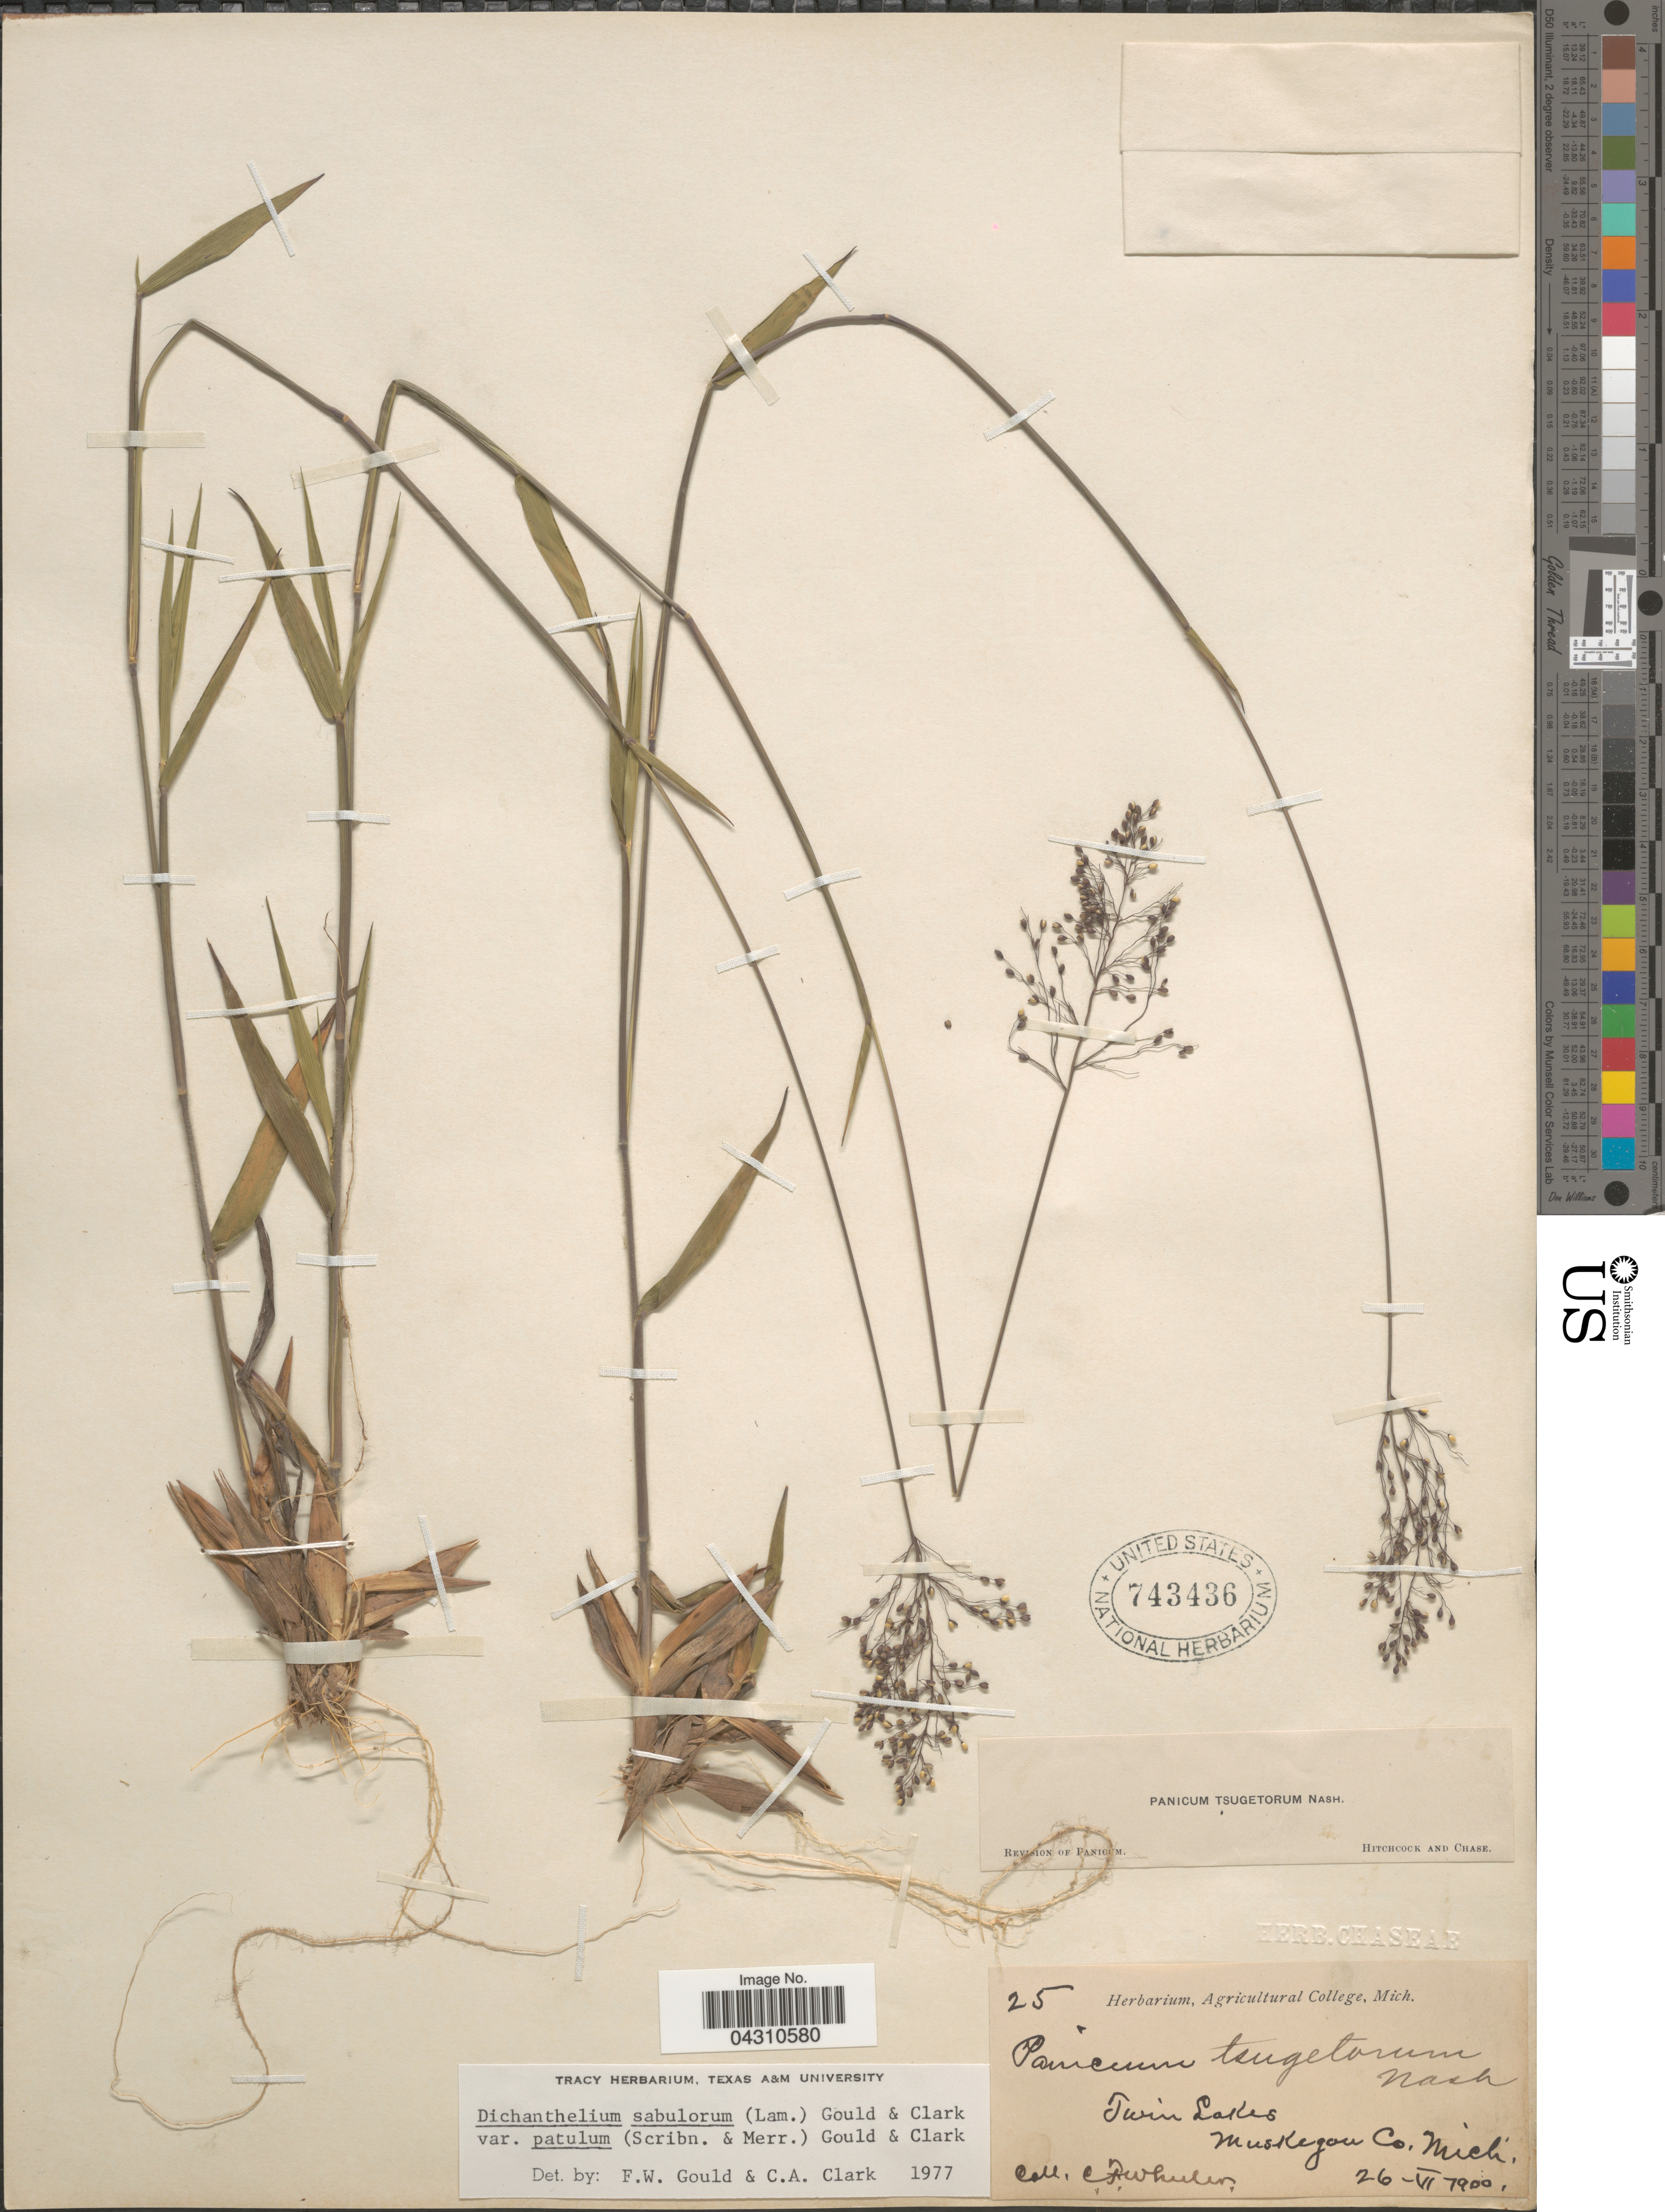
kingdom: Plantae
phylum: Tracheophyta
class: Liliopsida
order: Poales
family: Poaceae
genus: Dichanthelium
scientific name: Dichanthelium portoricense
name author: (Desv. ex Ham.) B.F. Hansen & Wunderlin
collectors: C. Wheeler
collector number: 25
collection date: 1900-06-26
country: United States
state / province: Michigan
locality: Twin Lakes. Muskegon Co.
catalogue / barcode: US 743436